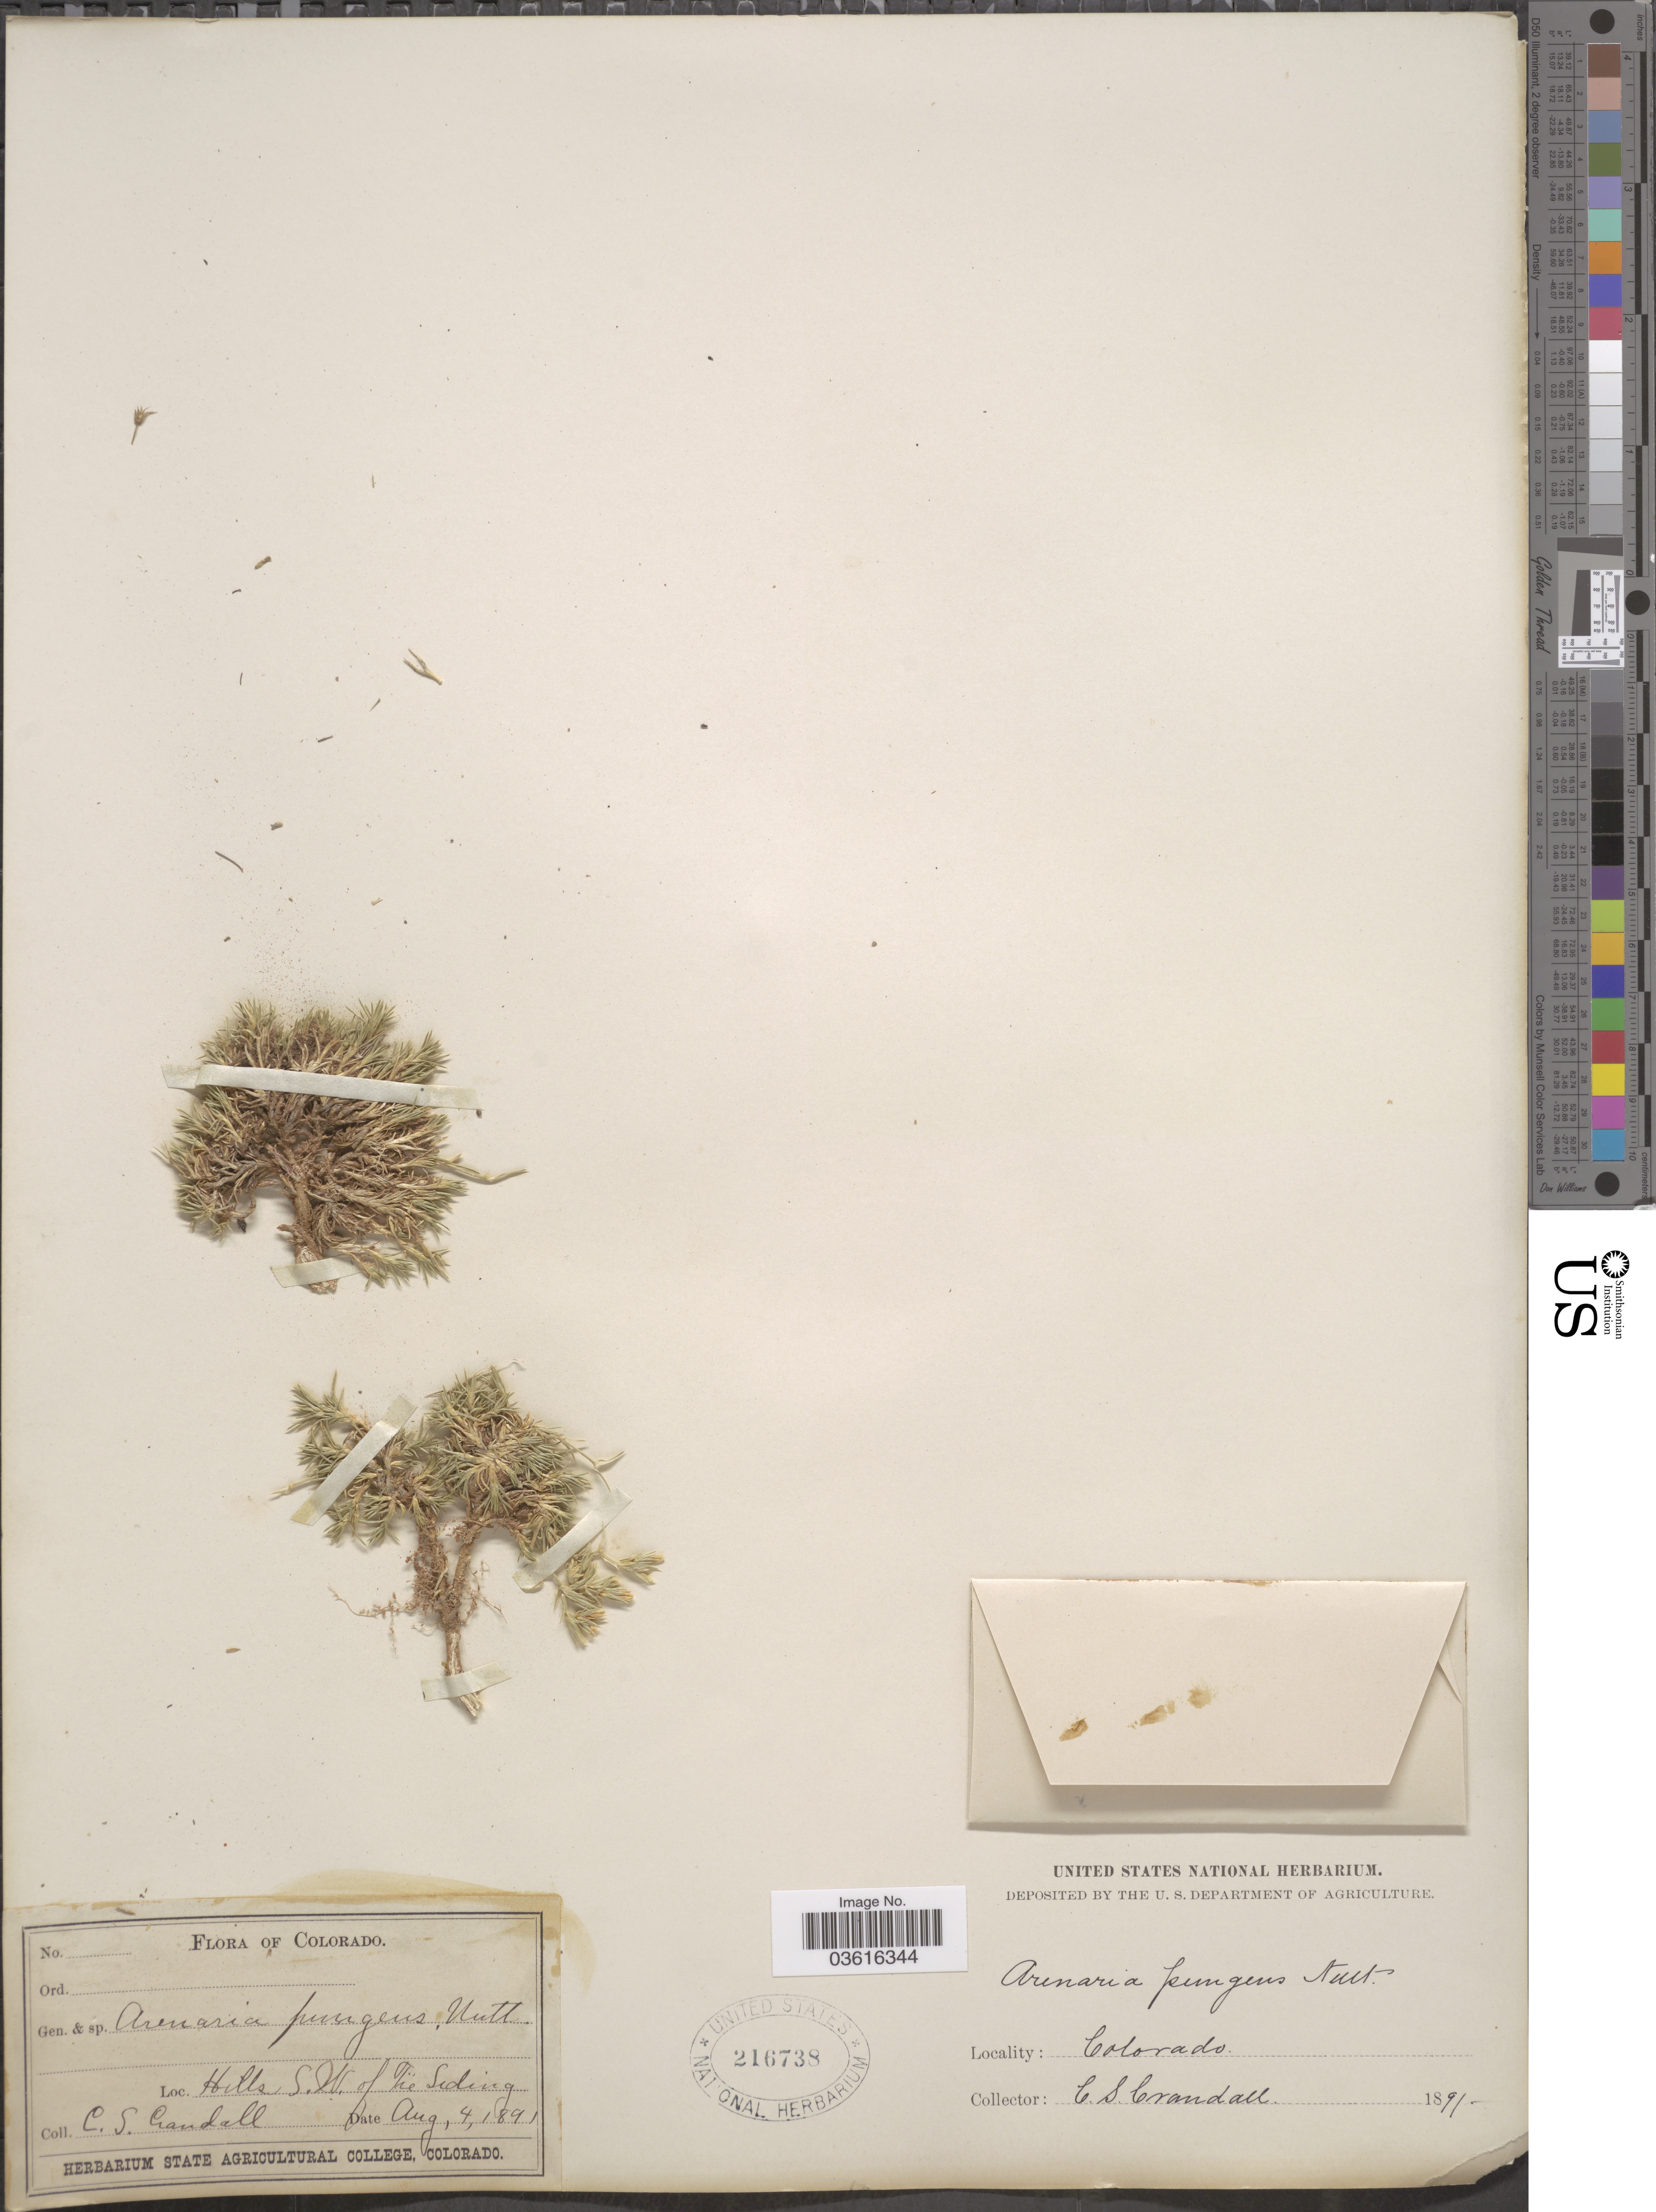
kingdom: Plantae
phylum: Tracheophyta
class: Magnoliopsida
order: Caryophyllales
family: Caryophyllaceae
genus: Minuartia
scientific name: Minuartia nuttallii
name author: (Pax) Briq.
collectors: C. Crandall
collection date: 1891-08-04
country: United States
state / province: Colorado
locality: Hills S.W. of The Siding.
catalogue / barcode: US 216738